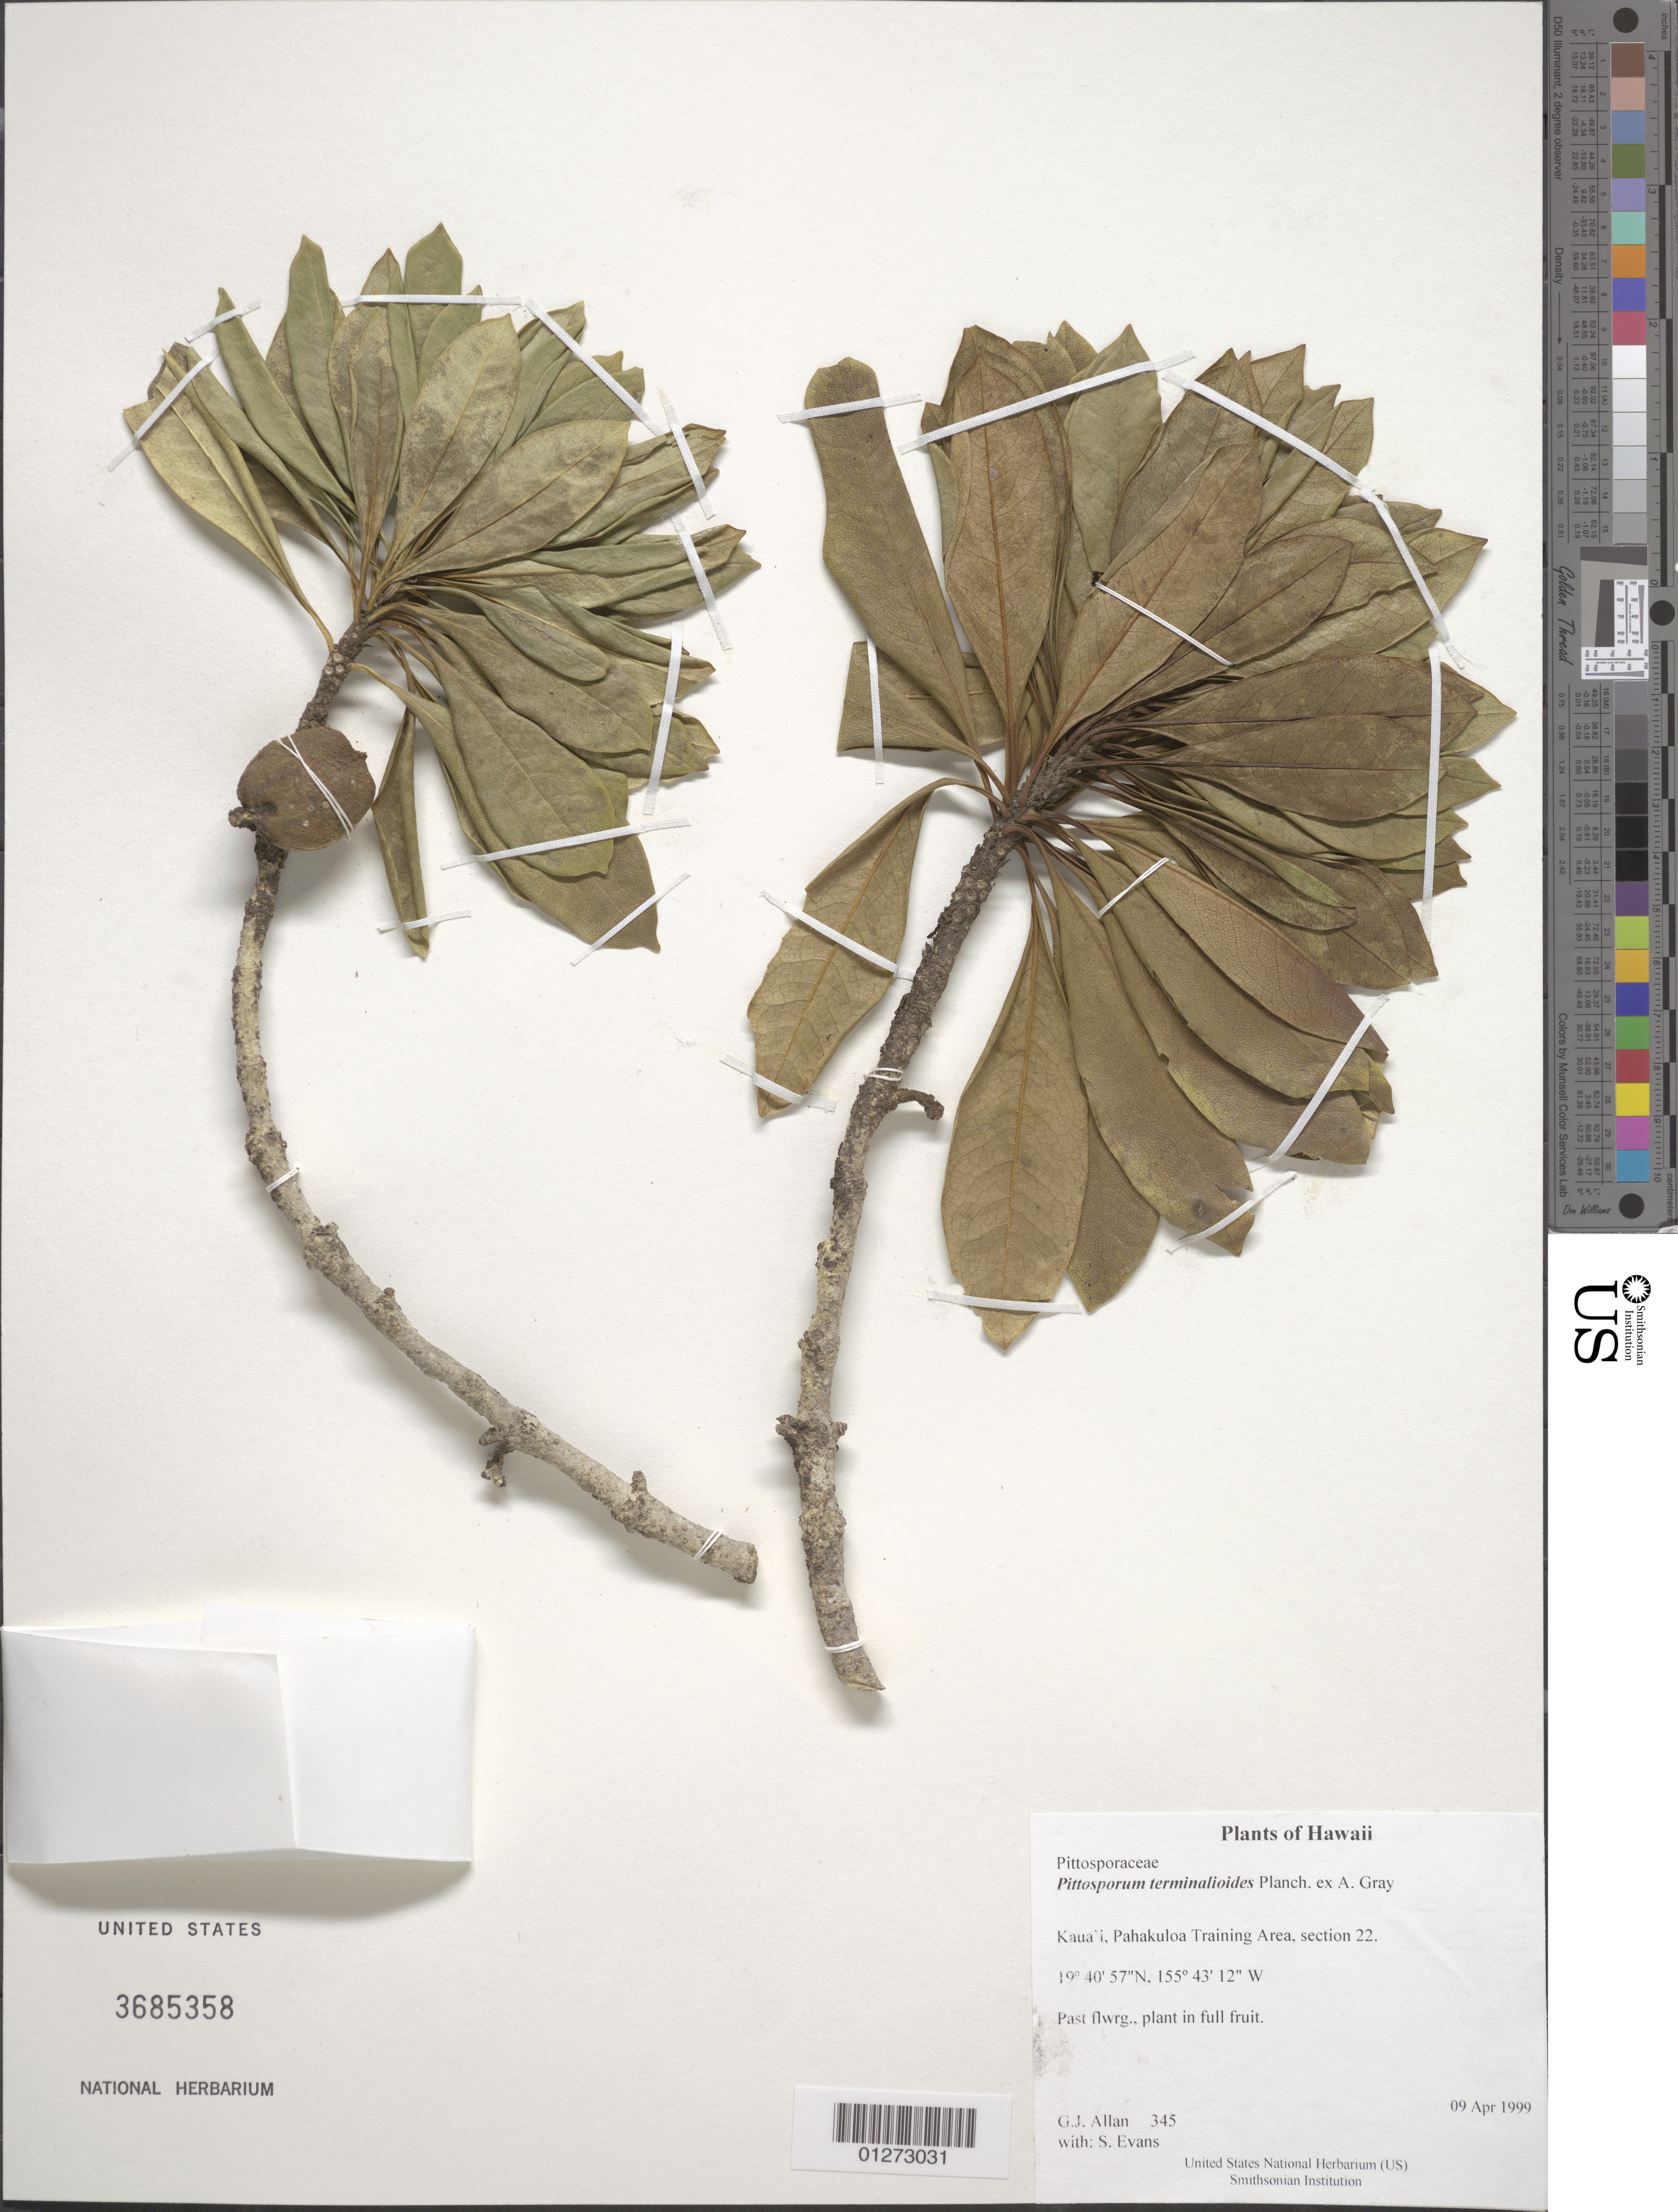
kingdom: Plantae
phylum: Tracheophyta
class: Magnoliopsida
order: Apiales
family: Pittosporaceae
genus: Pittosporum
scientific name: Pittosporum terminalioides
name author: Planch. ex A. Gray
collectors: G. Allan & S. Evans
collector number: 345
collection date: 1999-04-09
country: United States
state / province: Hawaii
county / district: Kaui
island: Kaua'i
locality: Pahakuloa Training Area, section 22.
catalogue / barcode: US 3686558